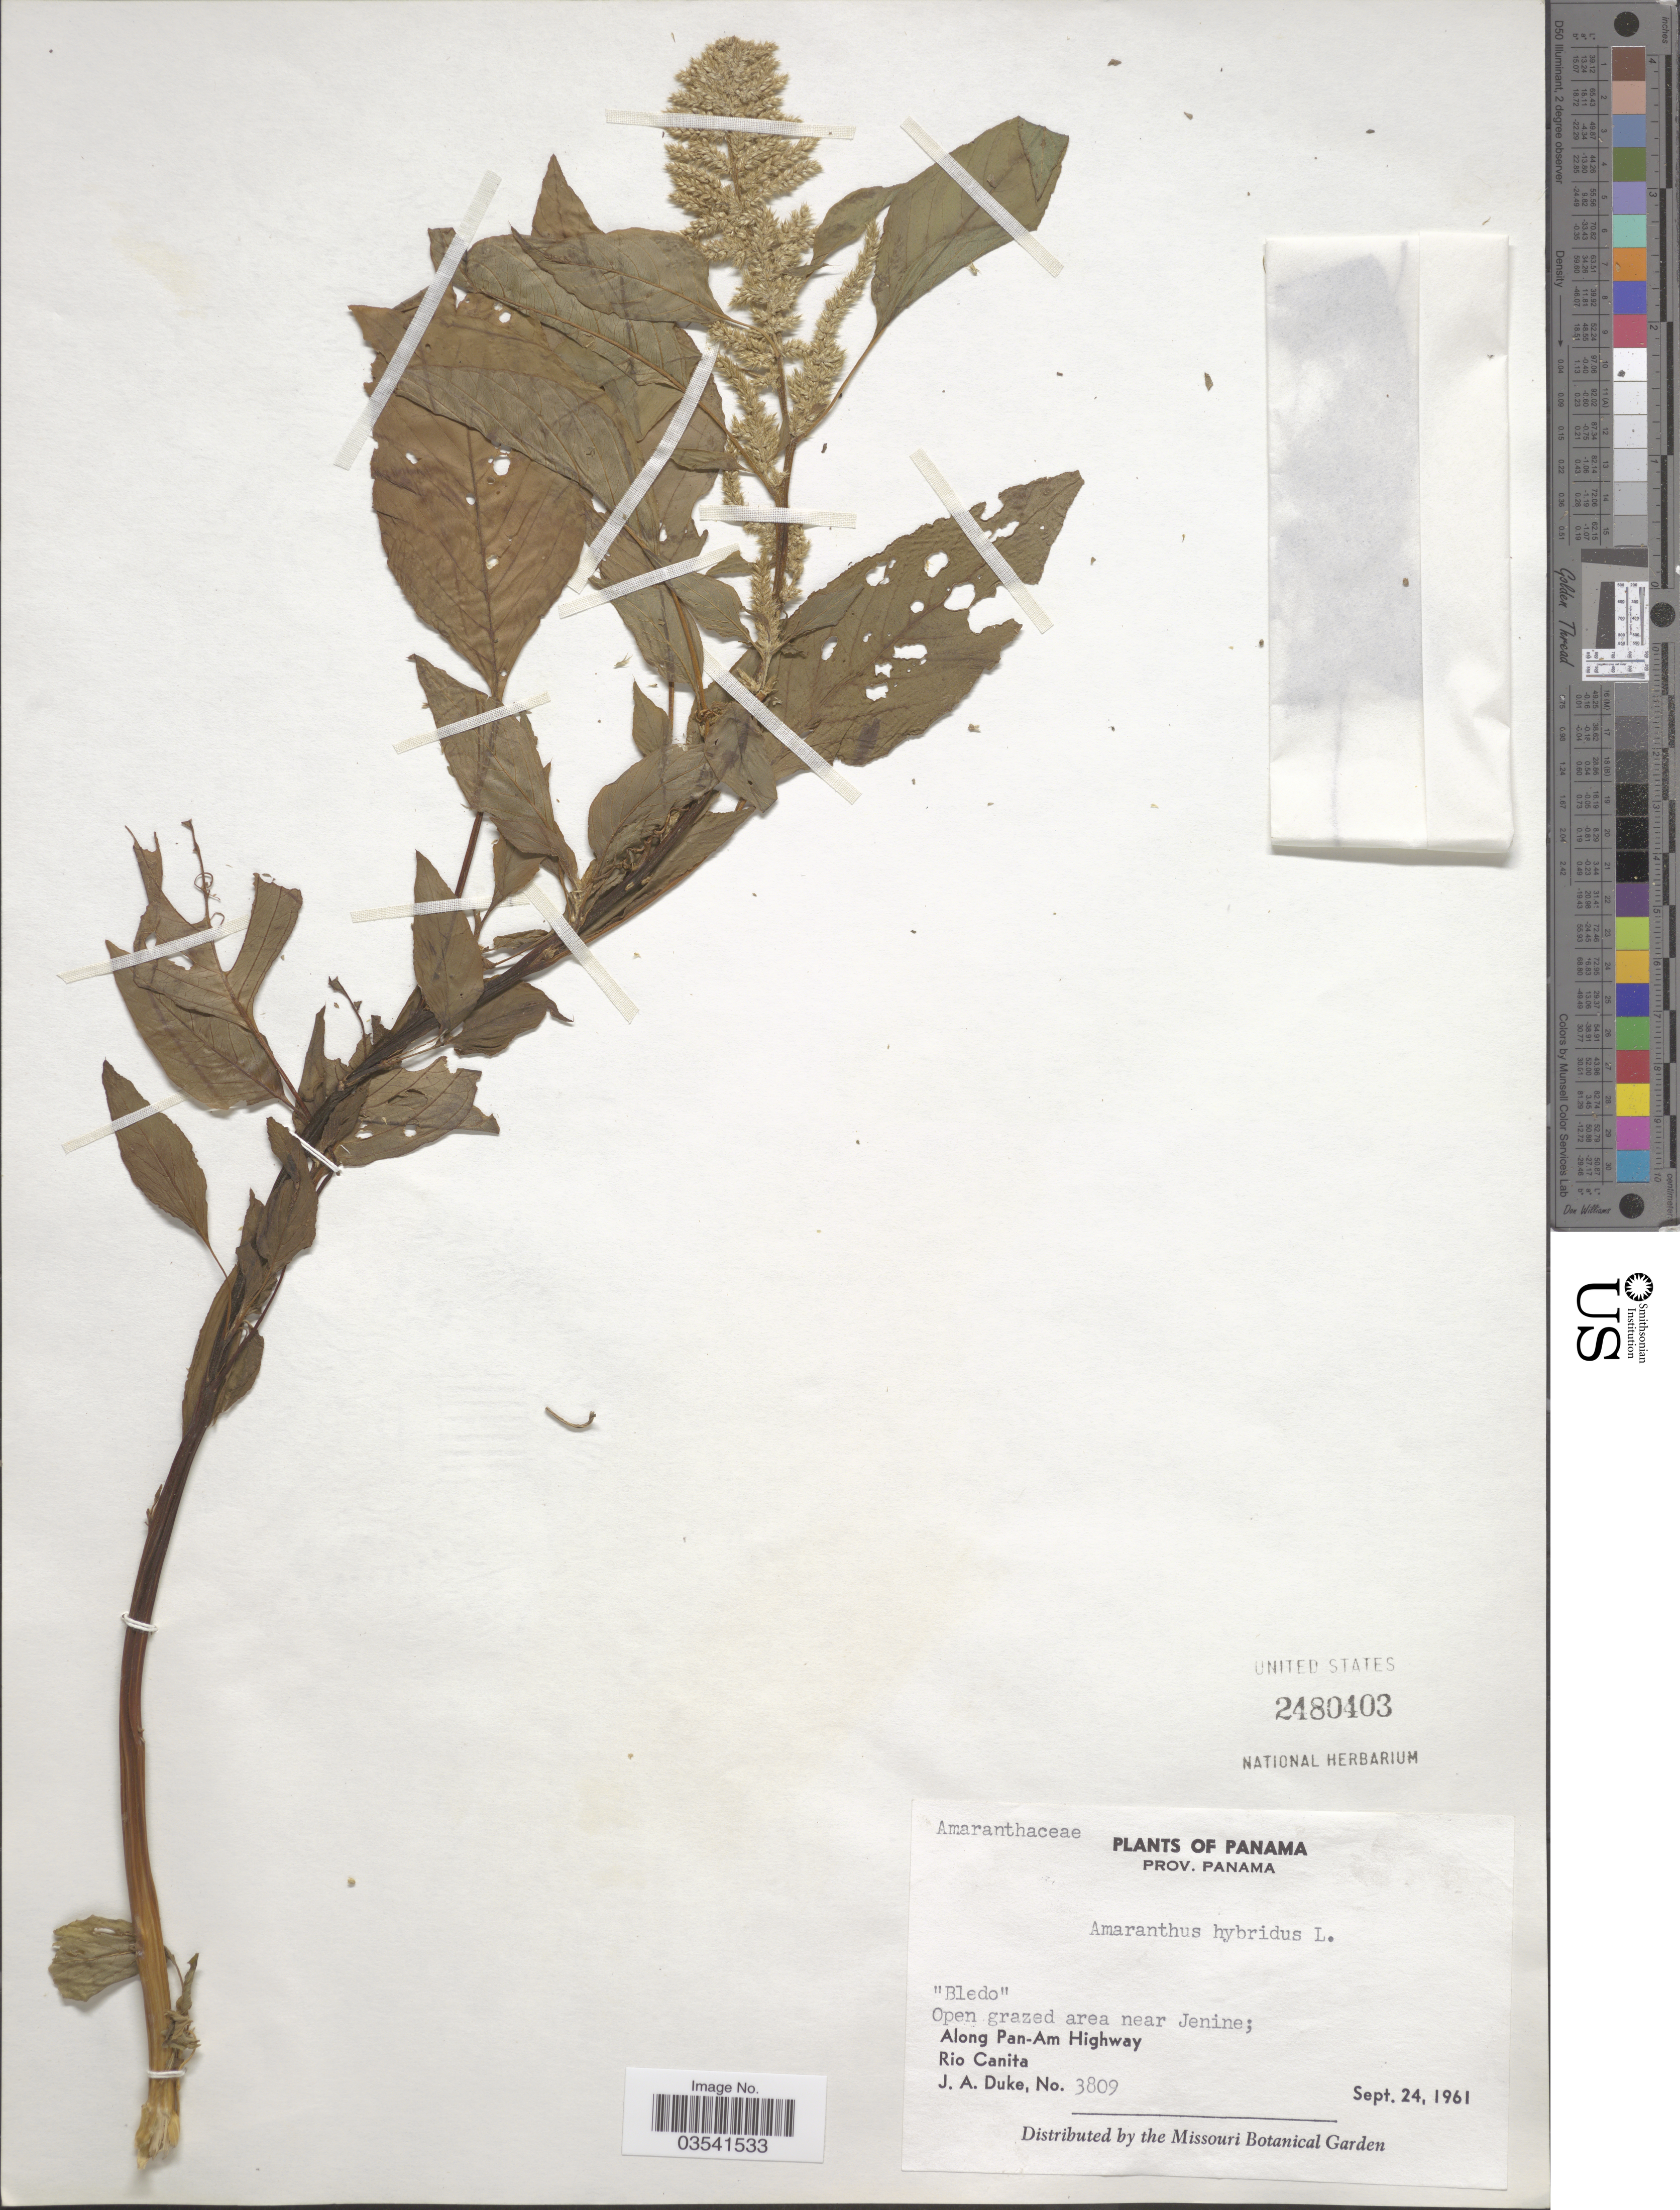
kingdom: Plantae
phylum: Tracheophyta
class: Magnoliopsida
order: Caryophyllales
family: Amaranthaceae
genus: Amaranthus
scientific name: Amaranthus hybridus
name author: L.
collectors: J. A. Duke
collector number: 3809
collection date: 1961-09-24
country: Panama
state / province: Panamá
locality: Open grazed area near Jenine; Along Pan-Am Highway. Rio Canita.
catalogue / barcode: US 2480403